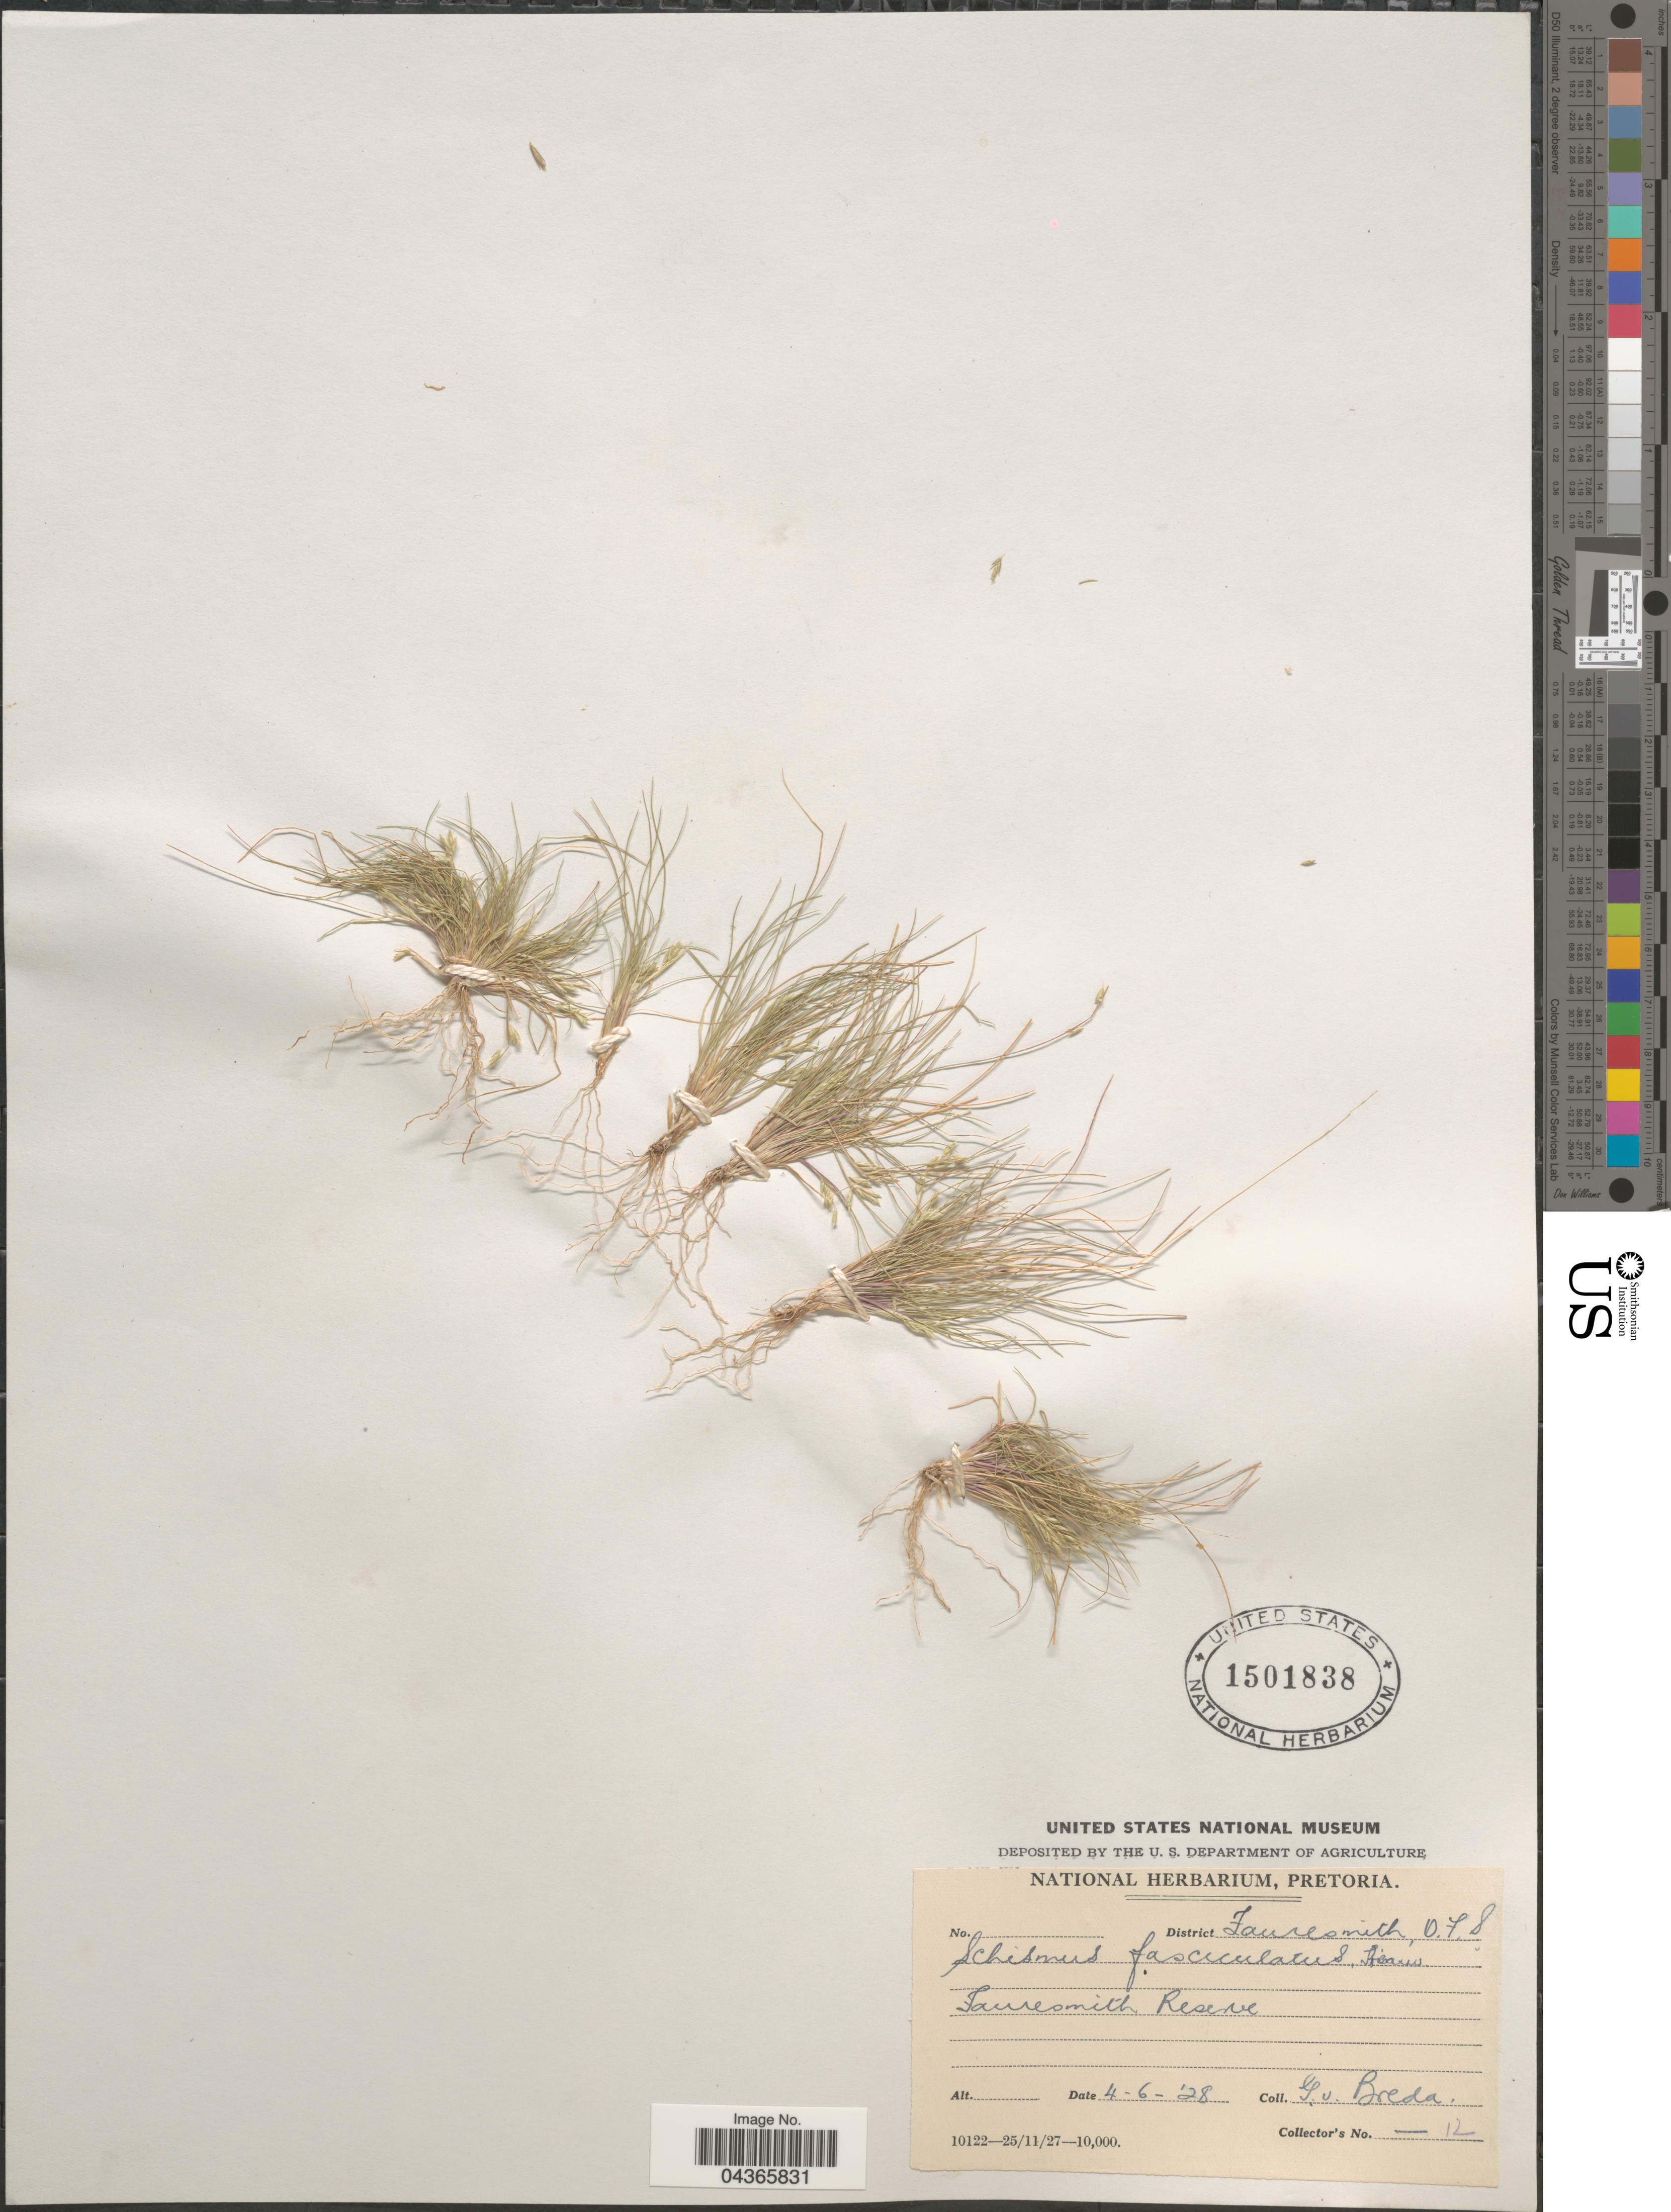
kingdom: Plantae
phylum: Tracheophyta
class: Liliopsida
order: Poales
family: Poaceae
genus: Schismus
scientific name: Schismus barbatus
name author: (L.) Thell.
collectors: G. Van Breda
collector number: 12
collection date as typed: Transcribed d/m/y: 4/6/28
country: South Africa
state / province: Free State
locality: District Fauresmith, O. F. S. Fauresmith Reserve.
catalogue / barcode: US 1501838